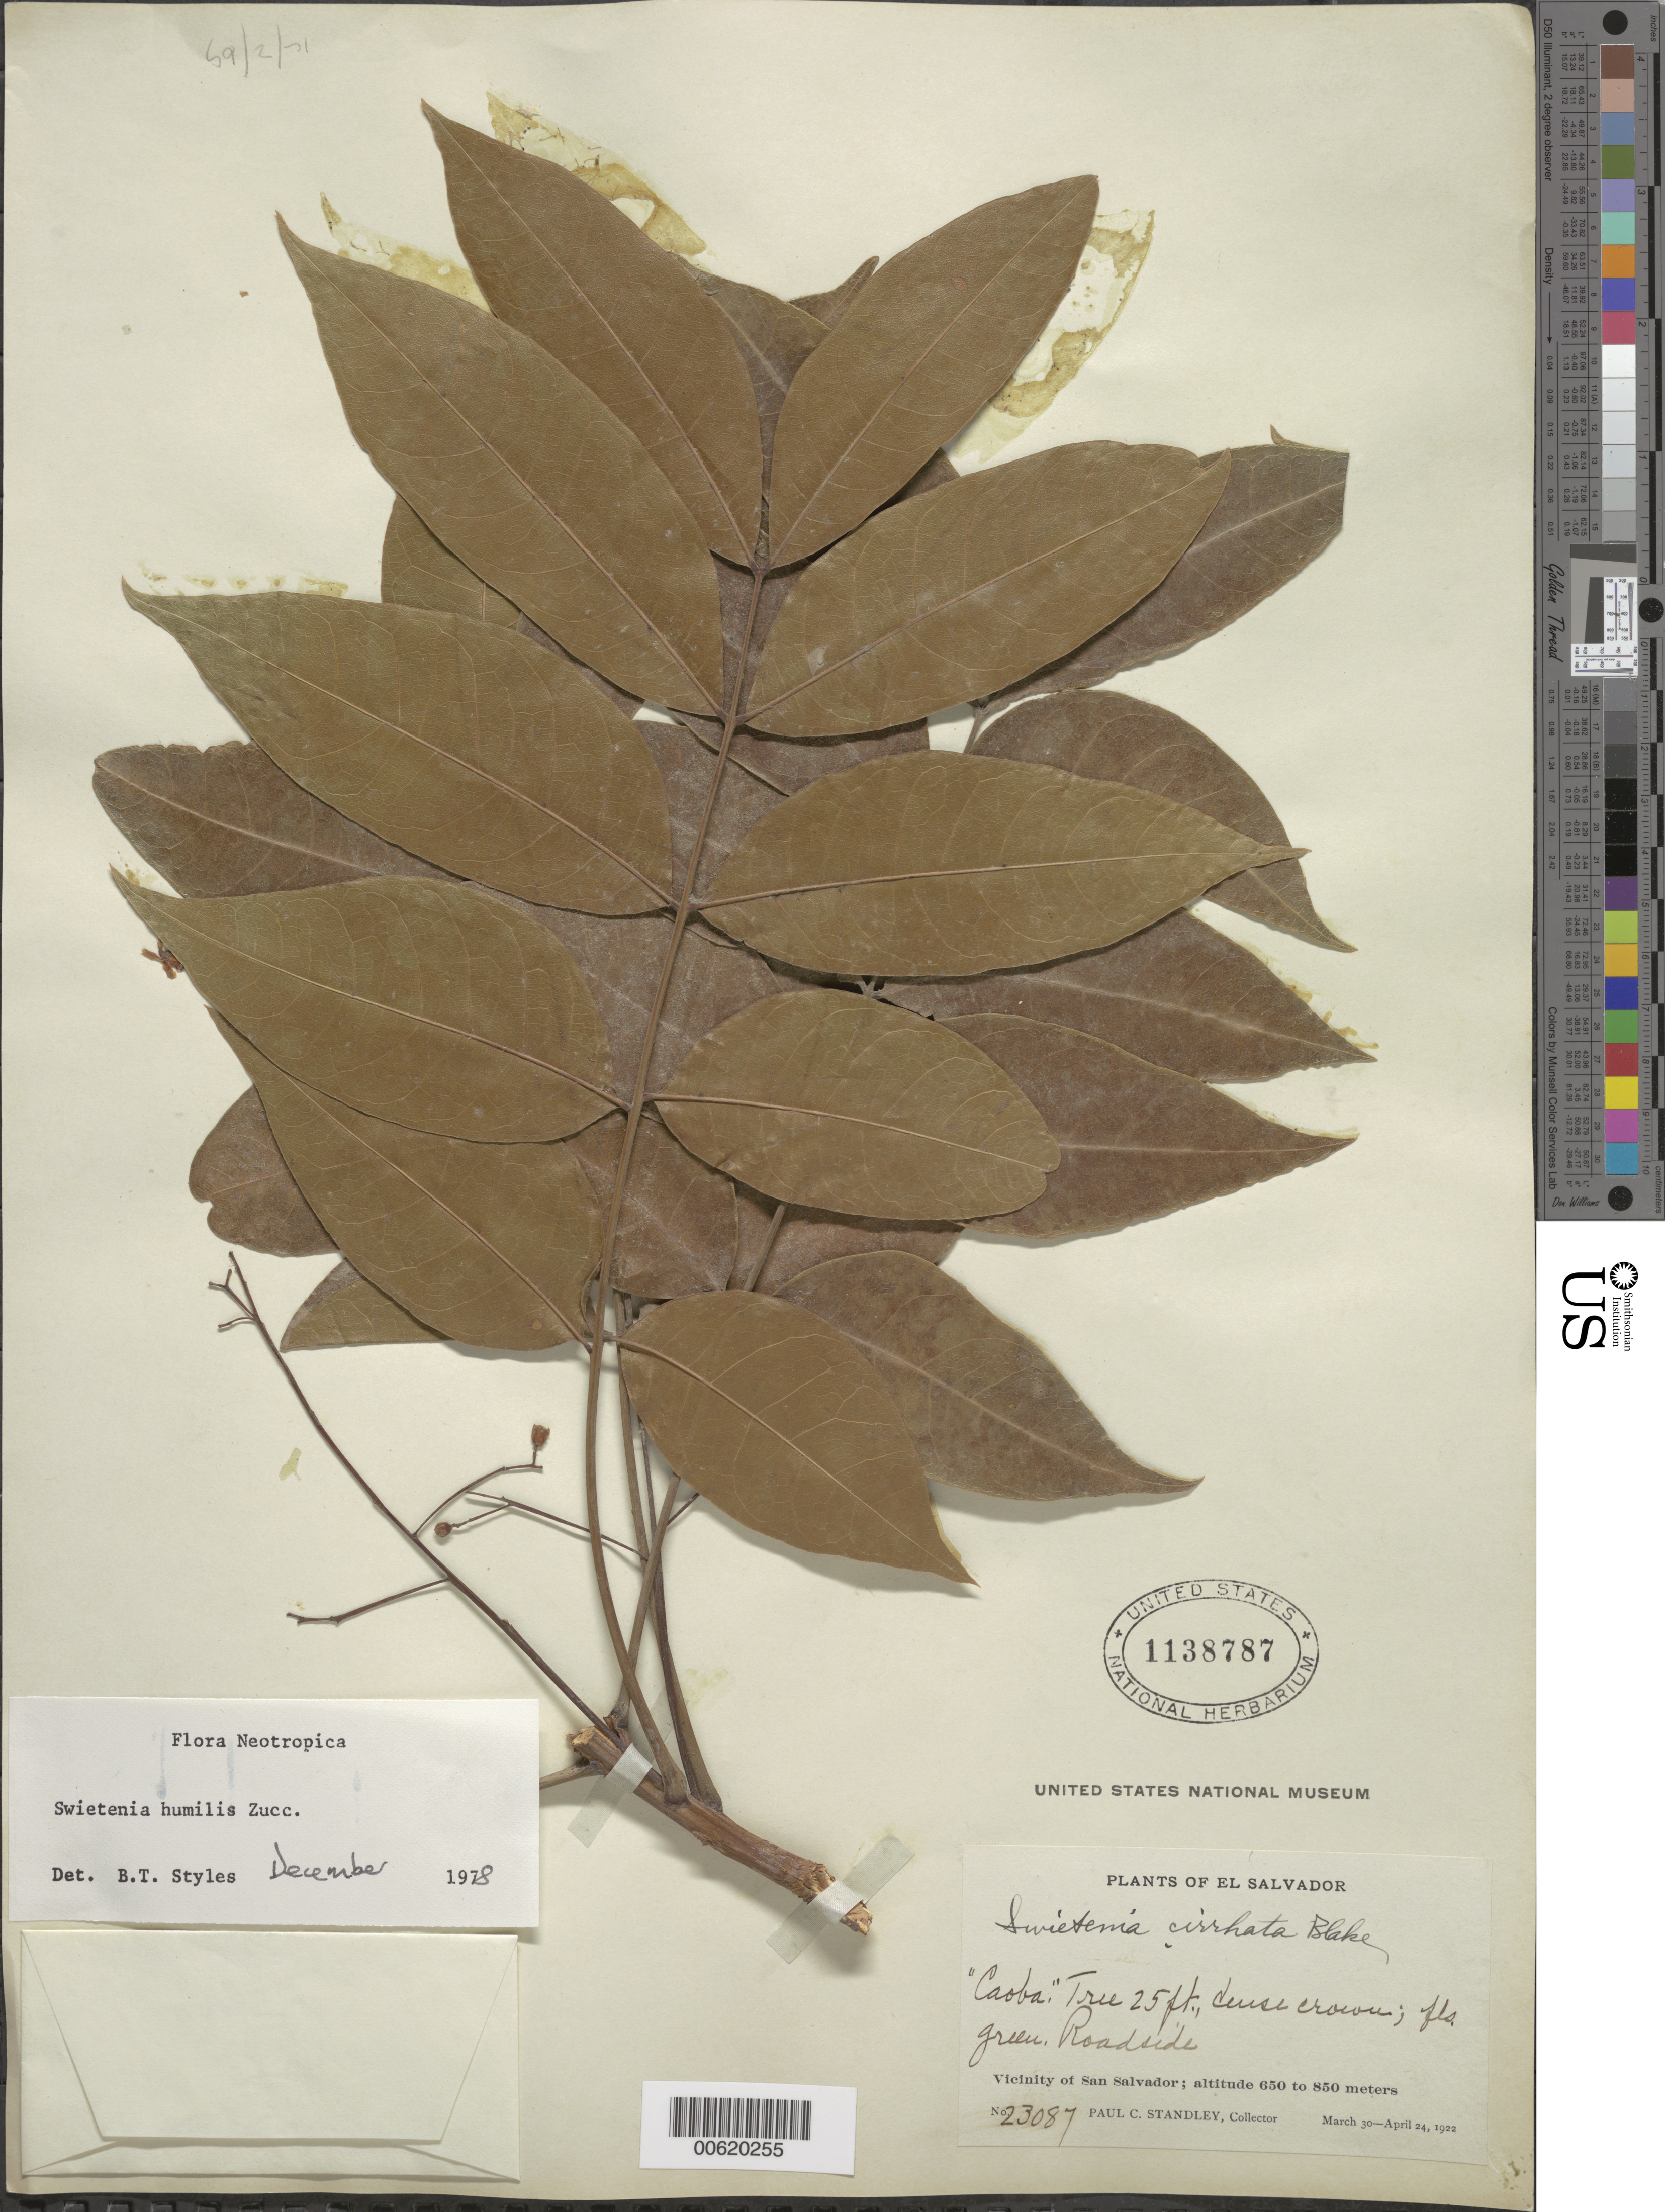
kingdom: Plantae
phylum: Tracheophyta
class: Magnoliopsida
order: Sapindales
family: Meliaceae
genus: Swietenia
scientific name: Swietenia humilis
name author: Zucc.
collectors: P. C. Standley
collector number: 23087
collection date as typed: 30 Mar 1922 to 24 Apr 1922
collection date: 1922-03-30/1922-04-24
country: El Salvador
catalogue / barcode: US 1138787